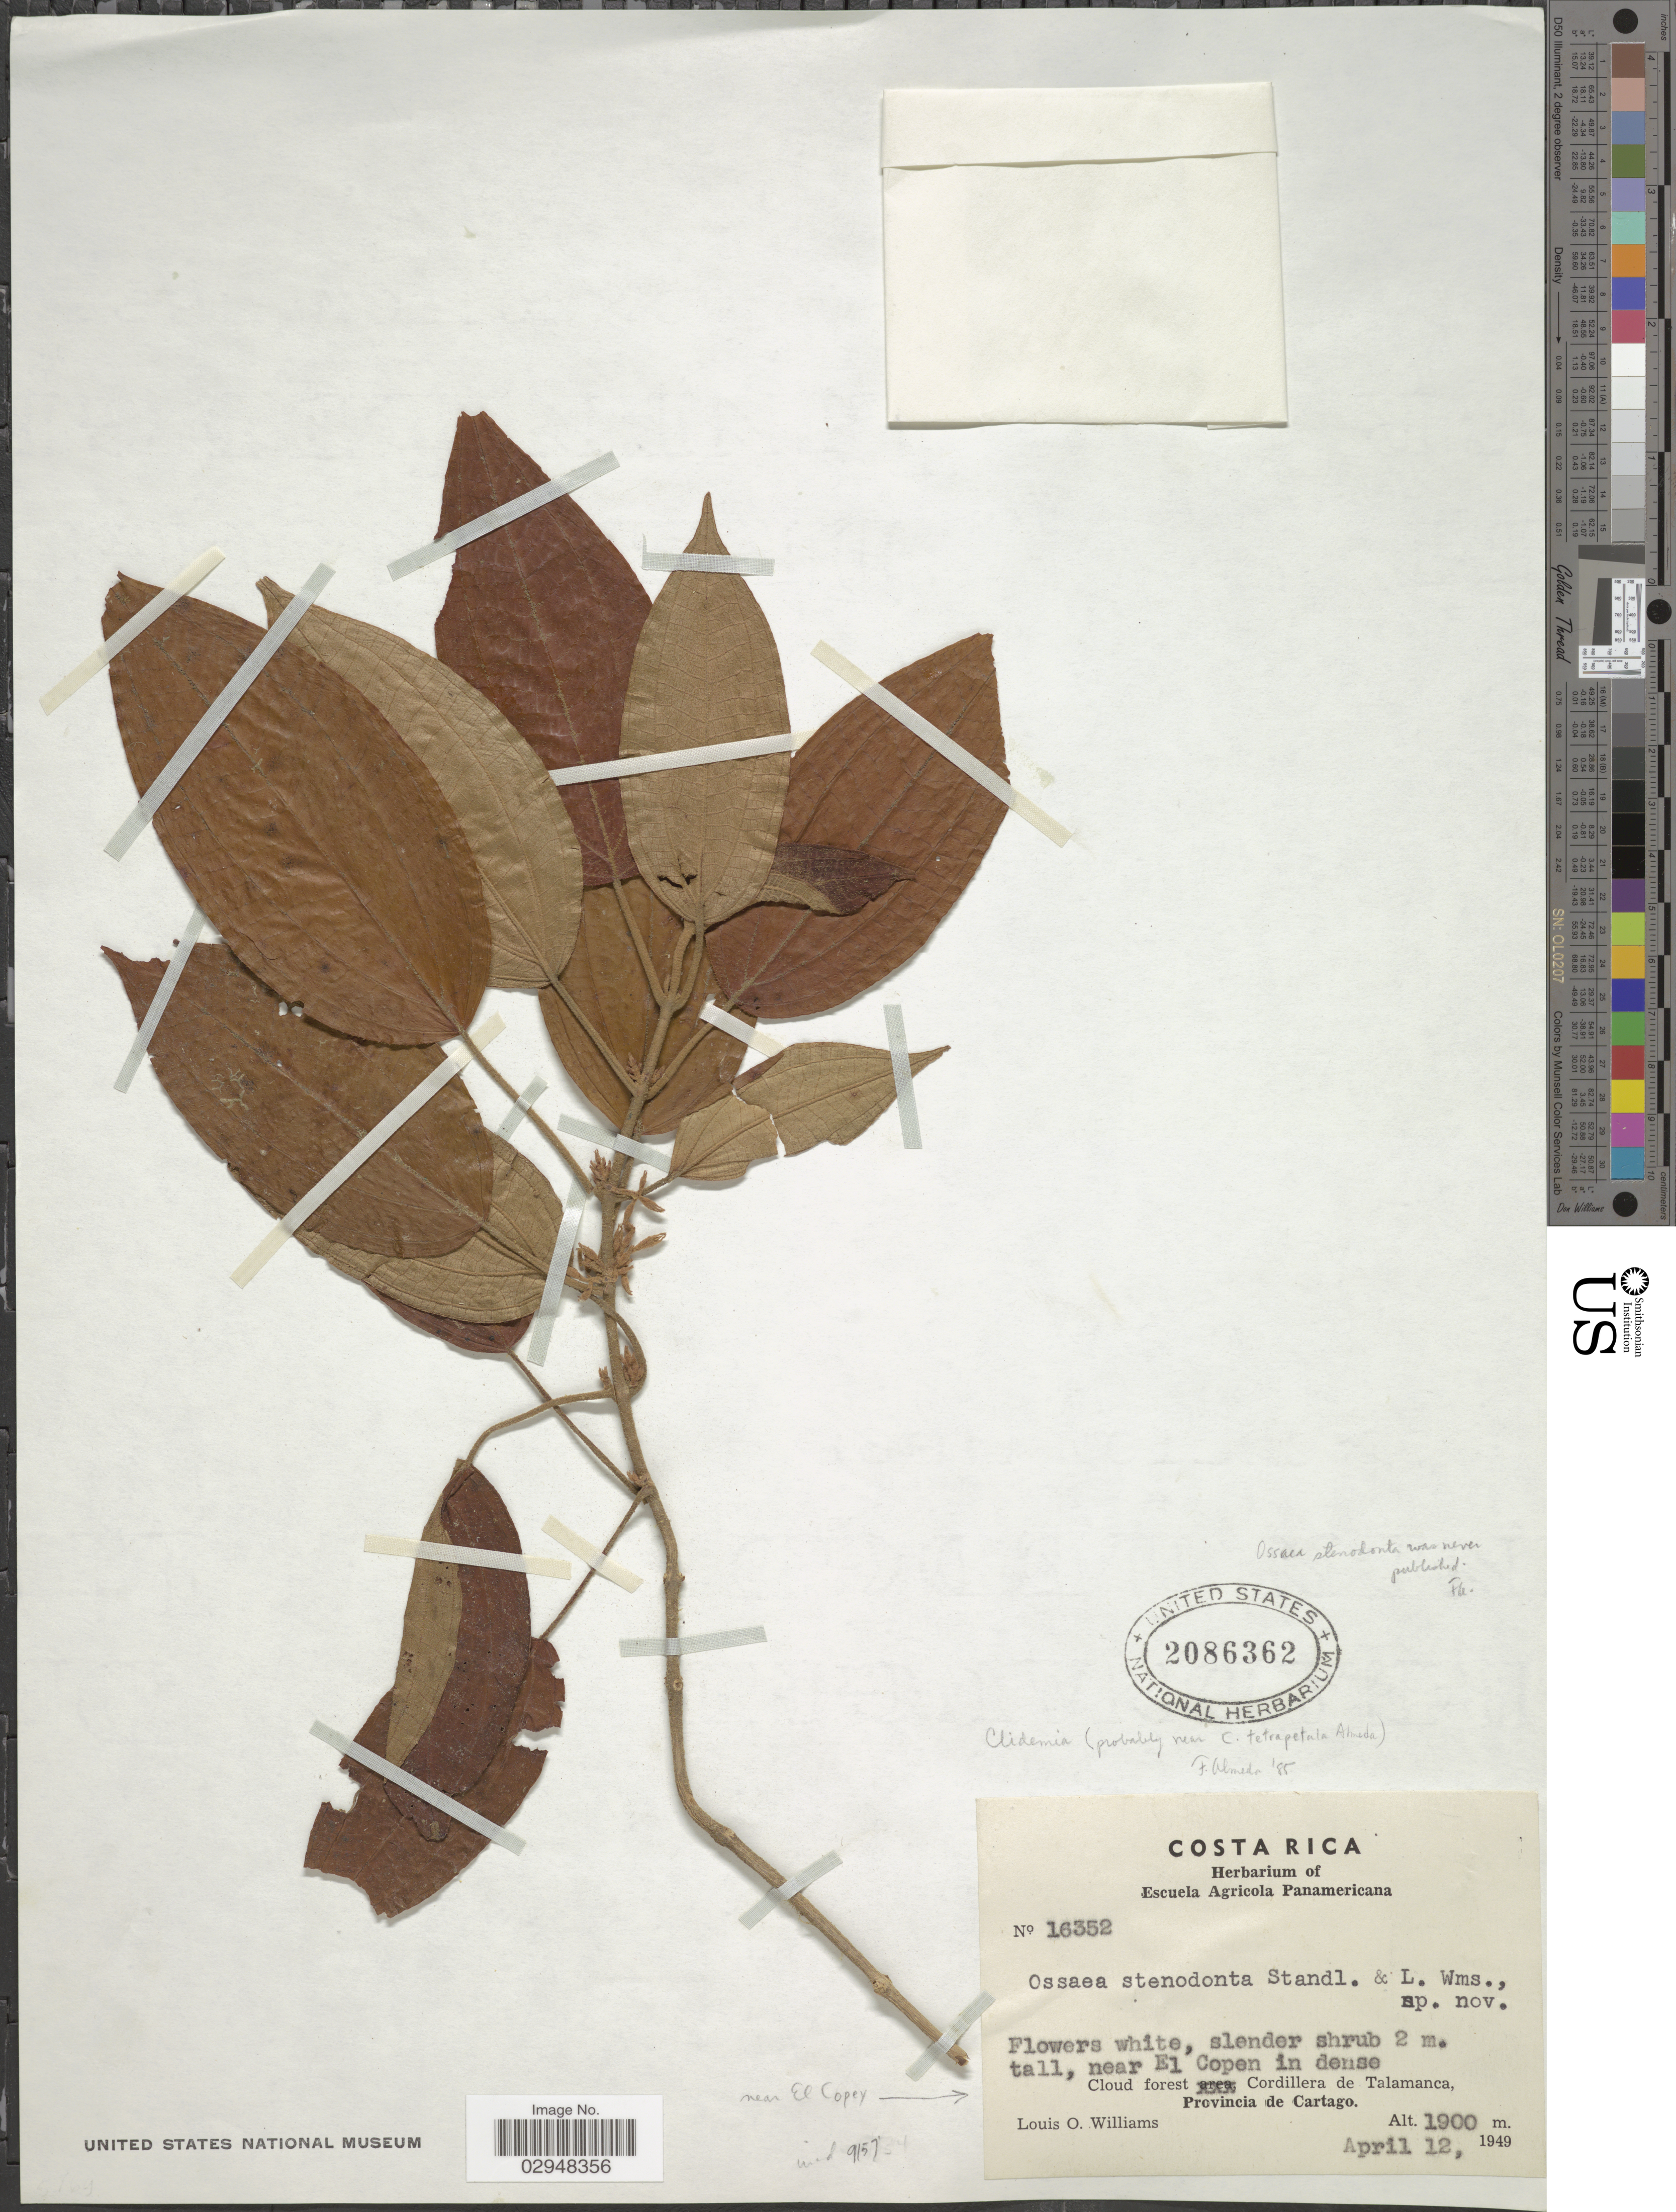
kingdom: Plantae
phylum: Tracheophyta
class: Magnoliopsida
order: Myrtales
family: Melastomataceae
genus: Clidemia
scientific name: Clidemia tetrapetala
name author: Almeda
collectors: L. O. Williams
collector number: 16352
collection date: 1949-04-12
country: Costa Rica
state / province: Cartago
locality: Near El Copen in dense, Cloud forest, Cordillera de Talamanca.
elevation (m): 1900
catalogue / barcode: US 2086362